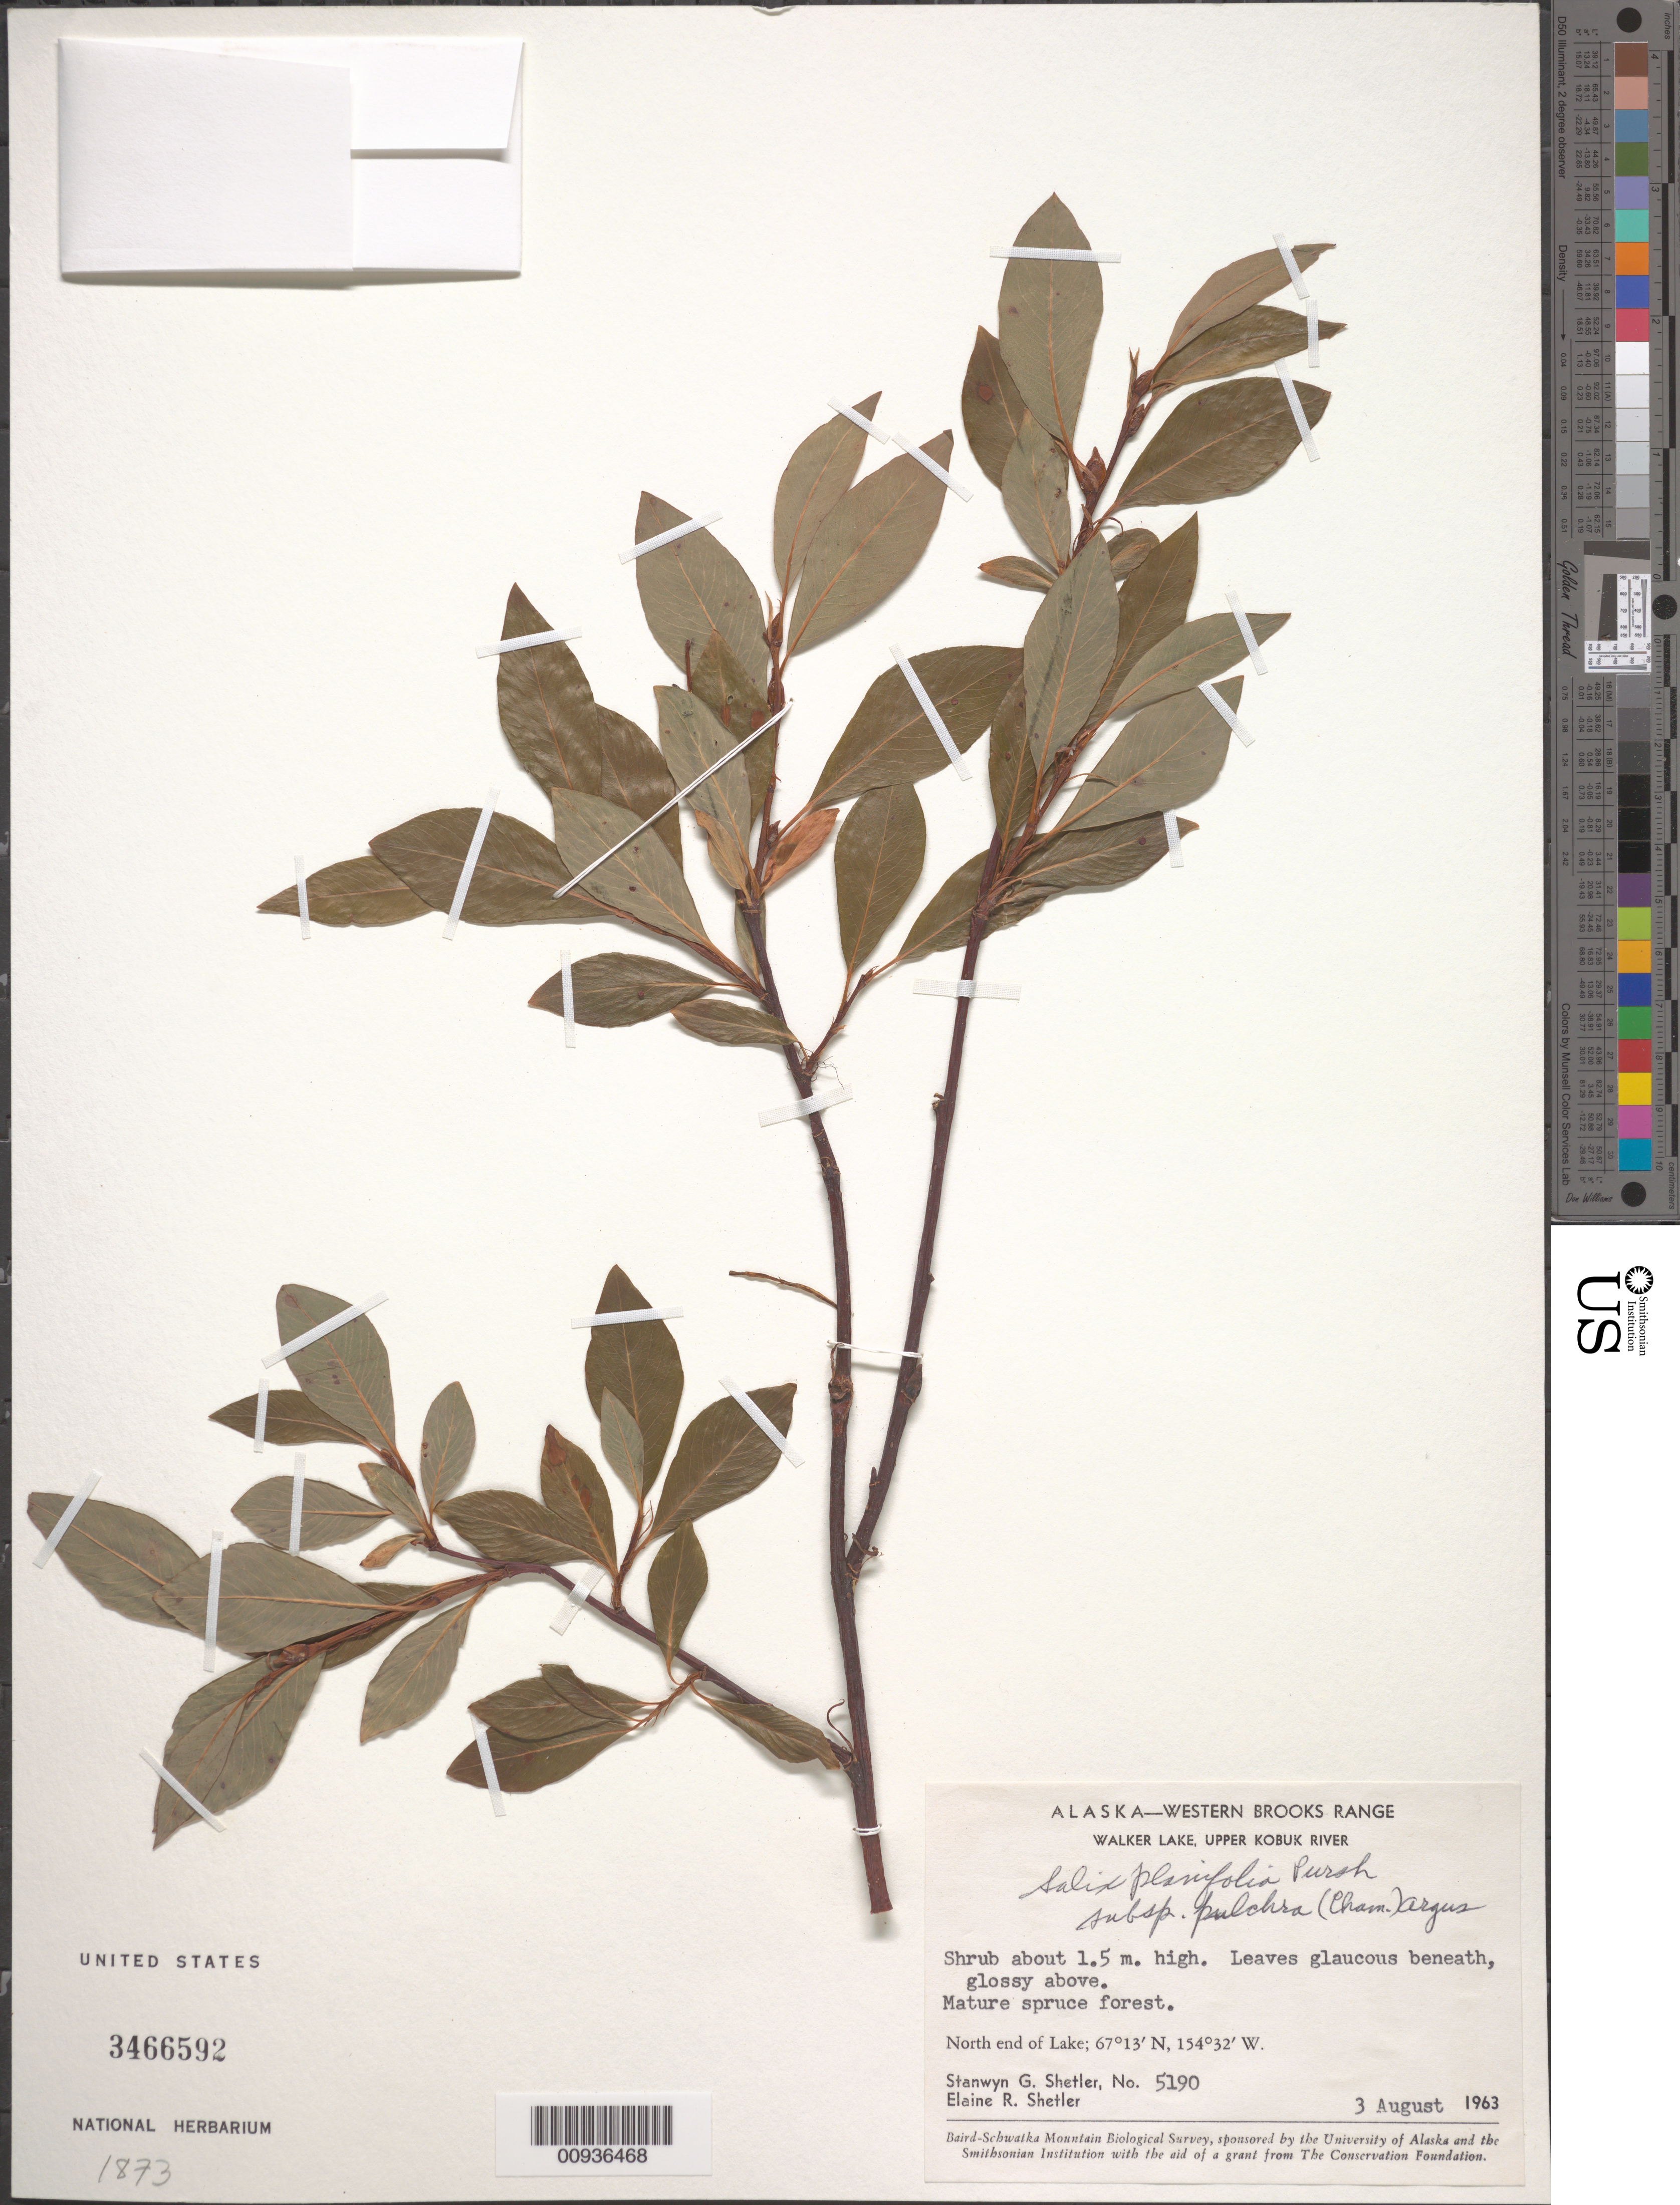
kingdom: Plantae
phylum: Tracheophyta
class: Magnoliopsida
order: Malpighiales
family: Salicaceae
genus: Salix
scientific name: Salix planifolia subsp. pulchra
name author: (Cham.) Argus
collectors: S. Shetler & E. R. Shetler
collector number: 5190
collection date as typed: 03 Aug 1963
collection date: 1963-08-03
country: United States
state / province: Alaska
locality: North end of Walker Lake. Western Brooks Range, Upper Kobuk River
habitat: Mature spruce forest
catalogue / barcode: US 3466592